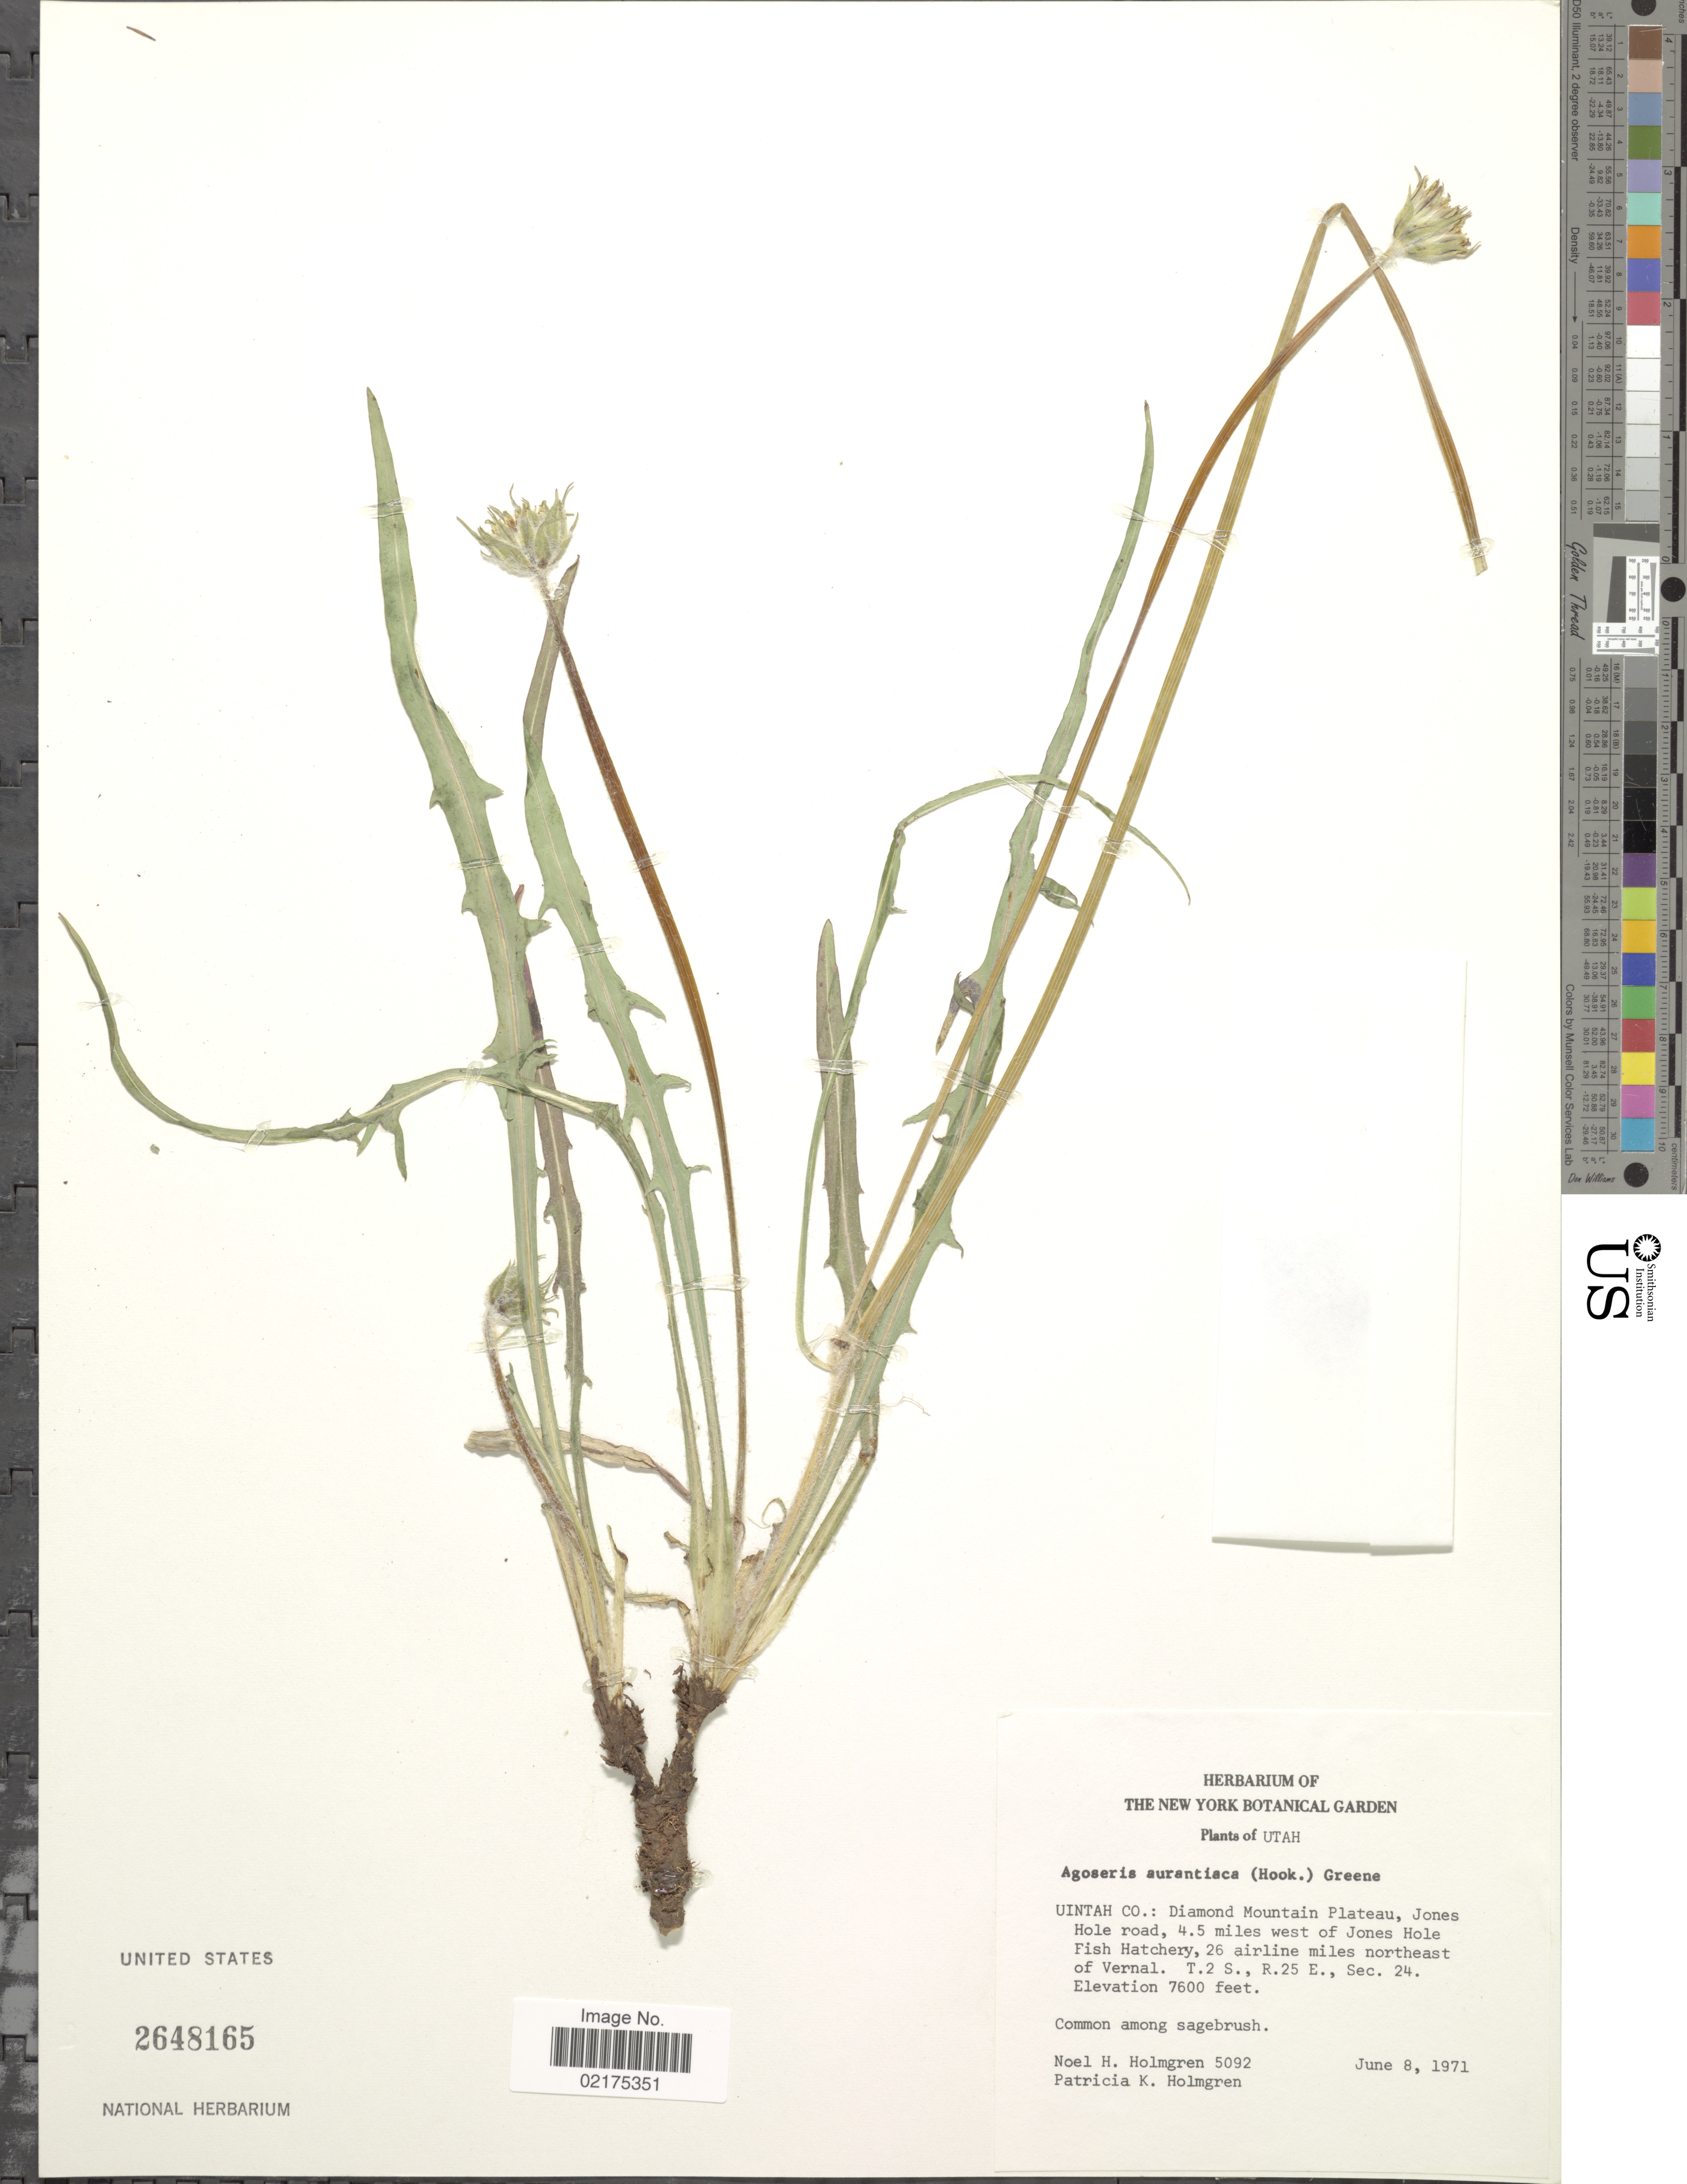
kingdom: Plantae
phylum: Tracheophyta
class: Magnoliopsida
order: Asterales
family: Asteraceae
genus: Agoseris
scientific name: Agoseris aurantiaca var. aurantiaca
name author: (Hook.) Greene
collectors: N. H. Holmgren & P. K. Holmgren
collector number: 5092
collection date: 1971-06-08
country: United States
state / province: Utah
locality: Uintah Co.: Diamond Mountain Plateau, Jones Hole road, 4.5 miles west of Jones Hole Fish Hatchery, 26 airline miles northeast of Vernal T2S, R25E, Sec. 24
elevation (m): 2316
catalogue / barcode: US 2648165